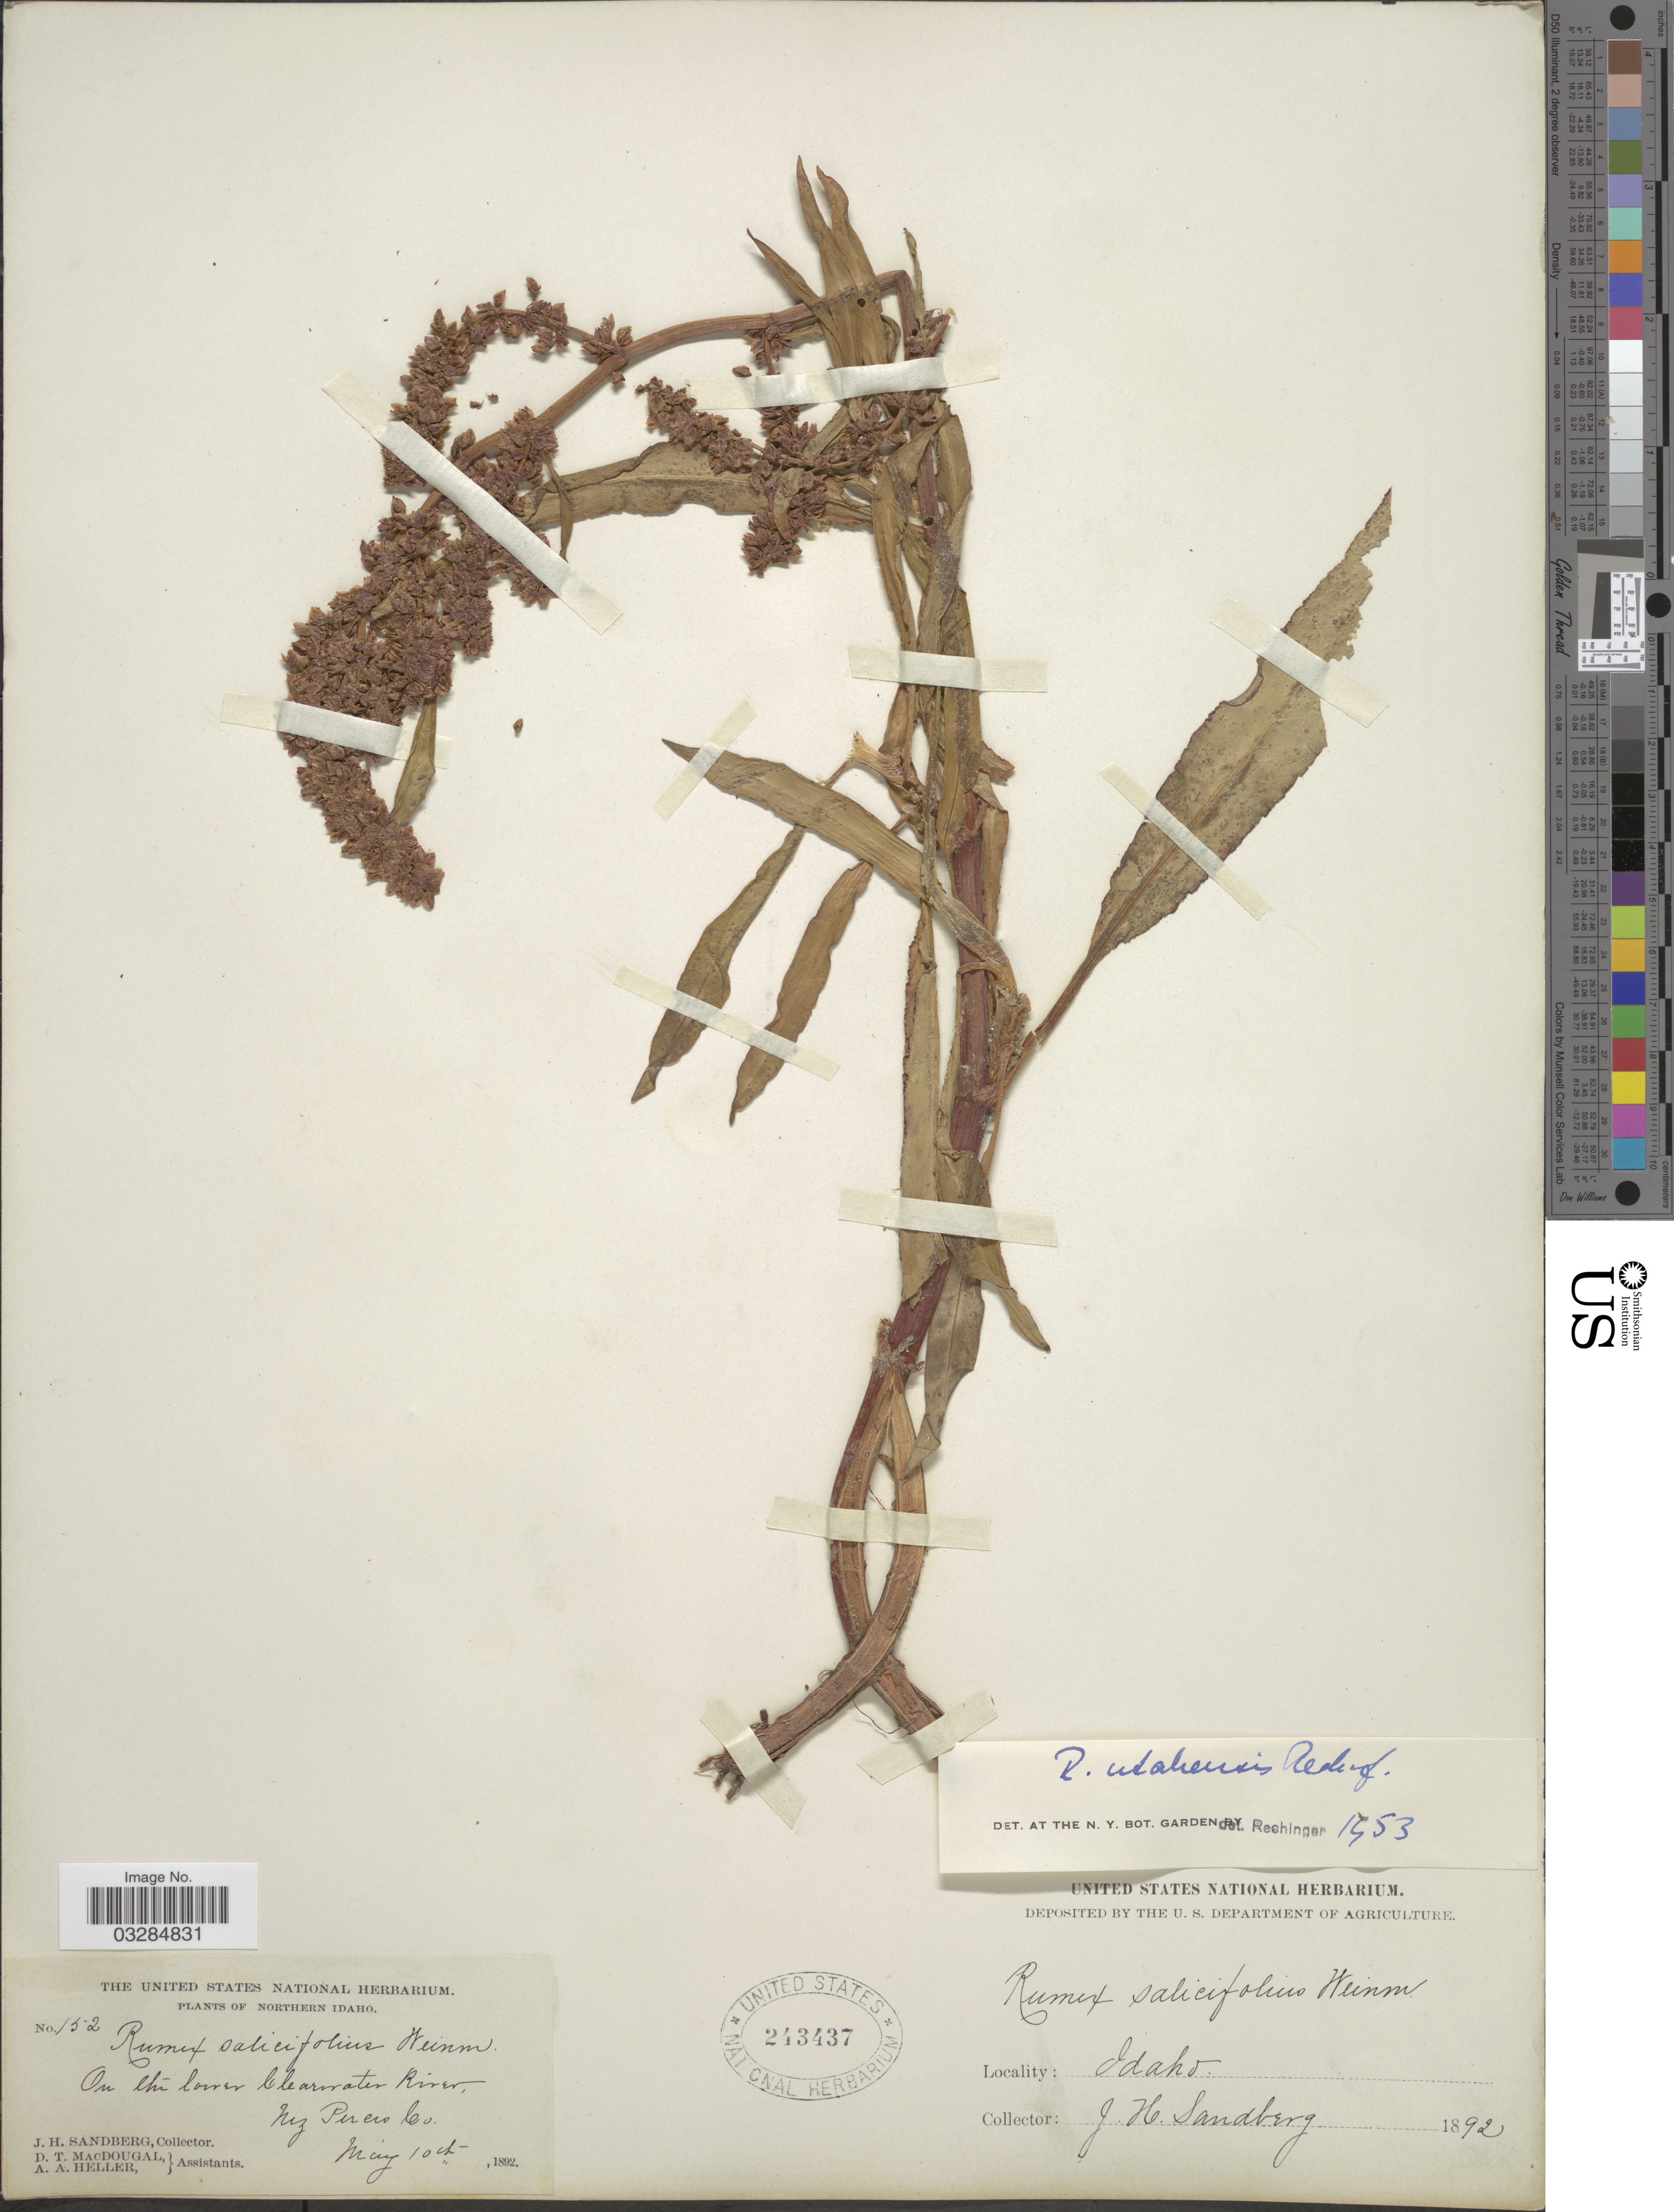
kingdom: Plantae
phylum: Tracheophyta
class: Magnoliopsida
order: Caryophyllales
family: Polygonaceae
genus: Rumex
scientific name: Rumex utahensis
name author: Rech. f.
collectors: J. H. Sandberg, D. T. MacDougal & A. A. Heller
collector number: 152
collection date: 1892-05-10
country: United States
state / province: Idaho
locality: Northern Idaho. On the lower Clearwater River. Nez Perces Co.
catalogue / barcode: US 243437